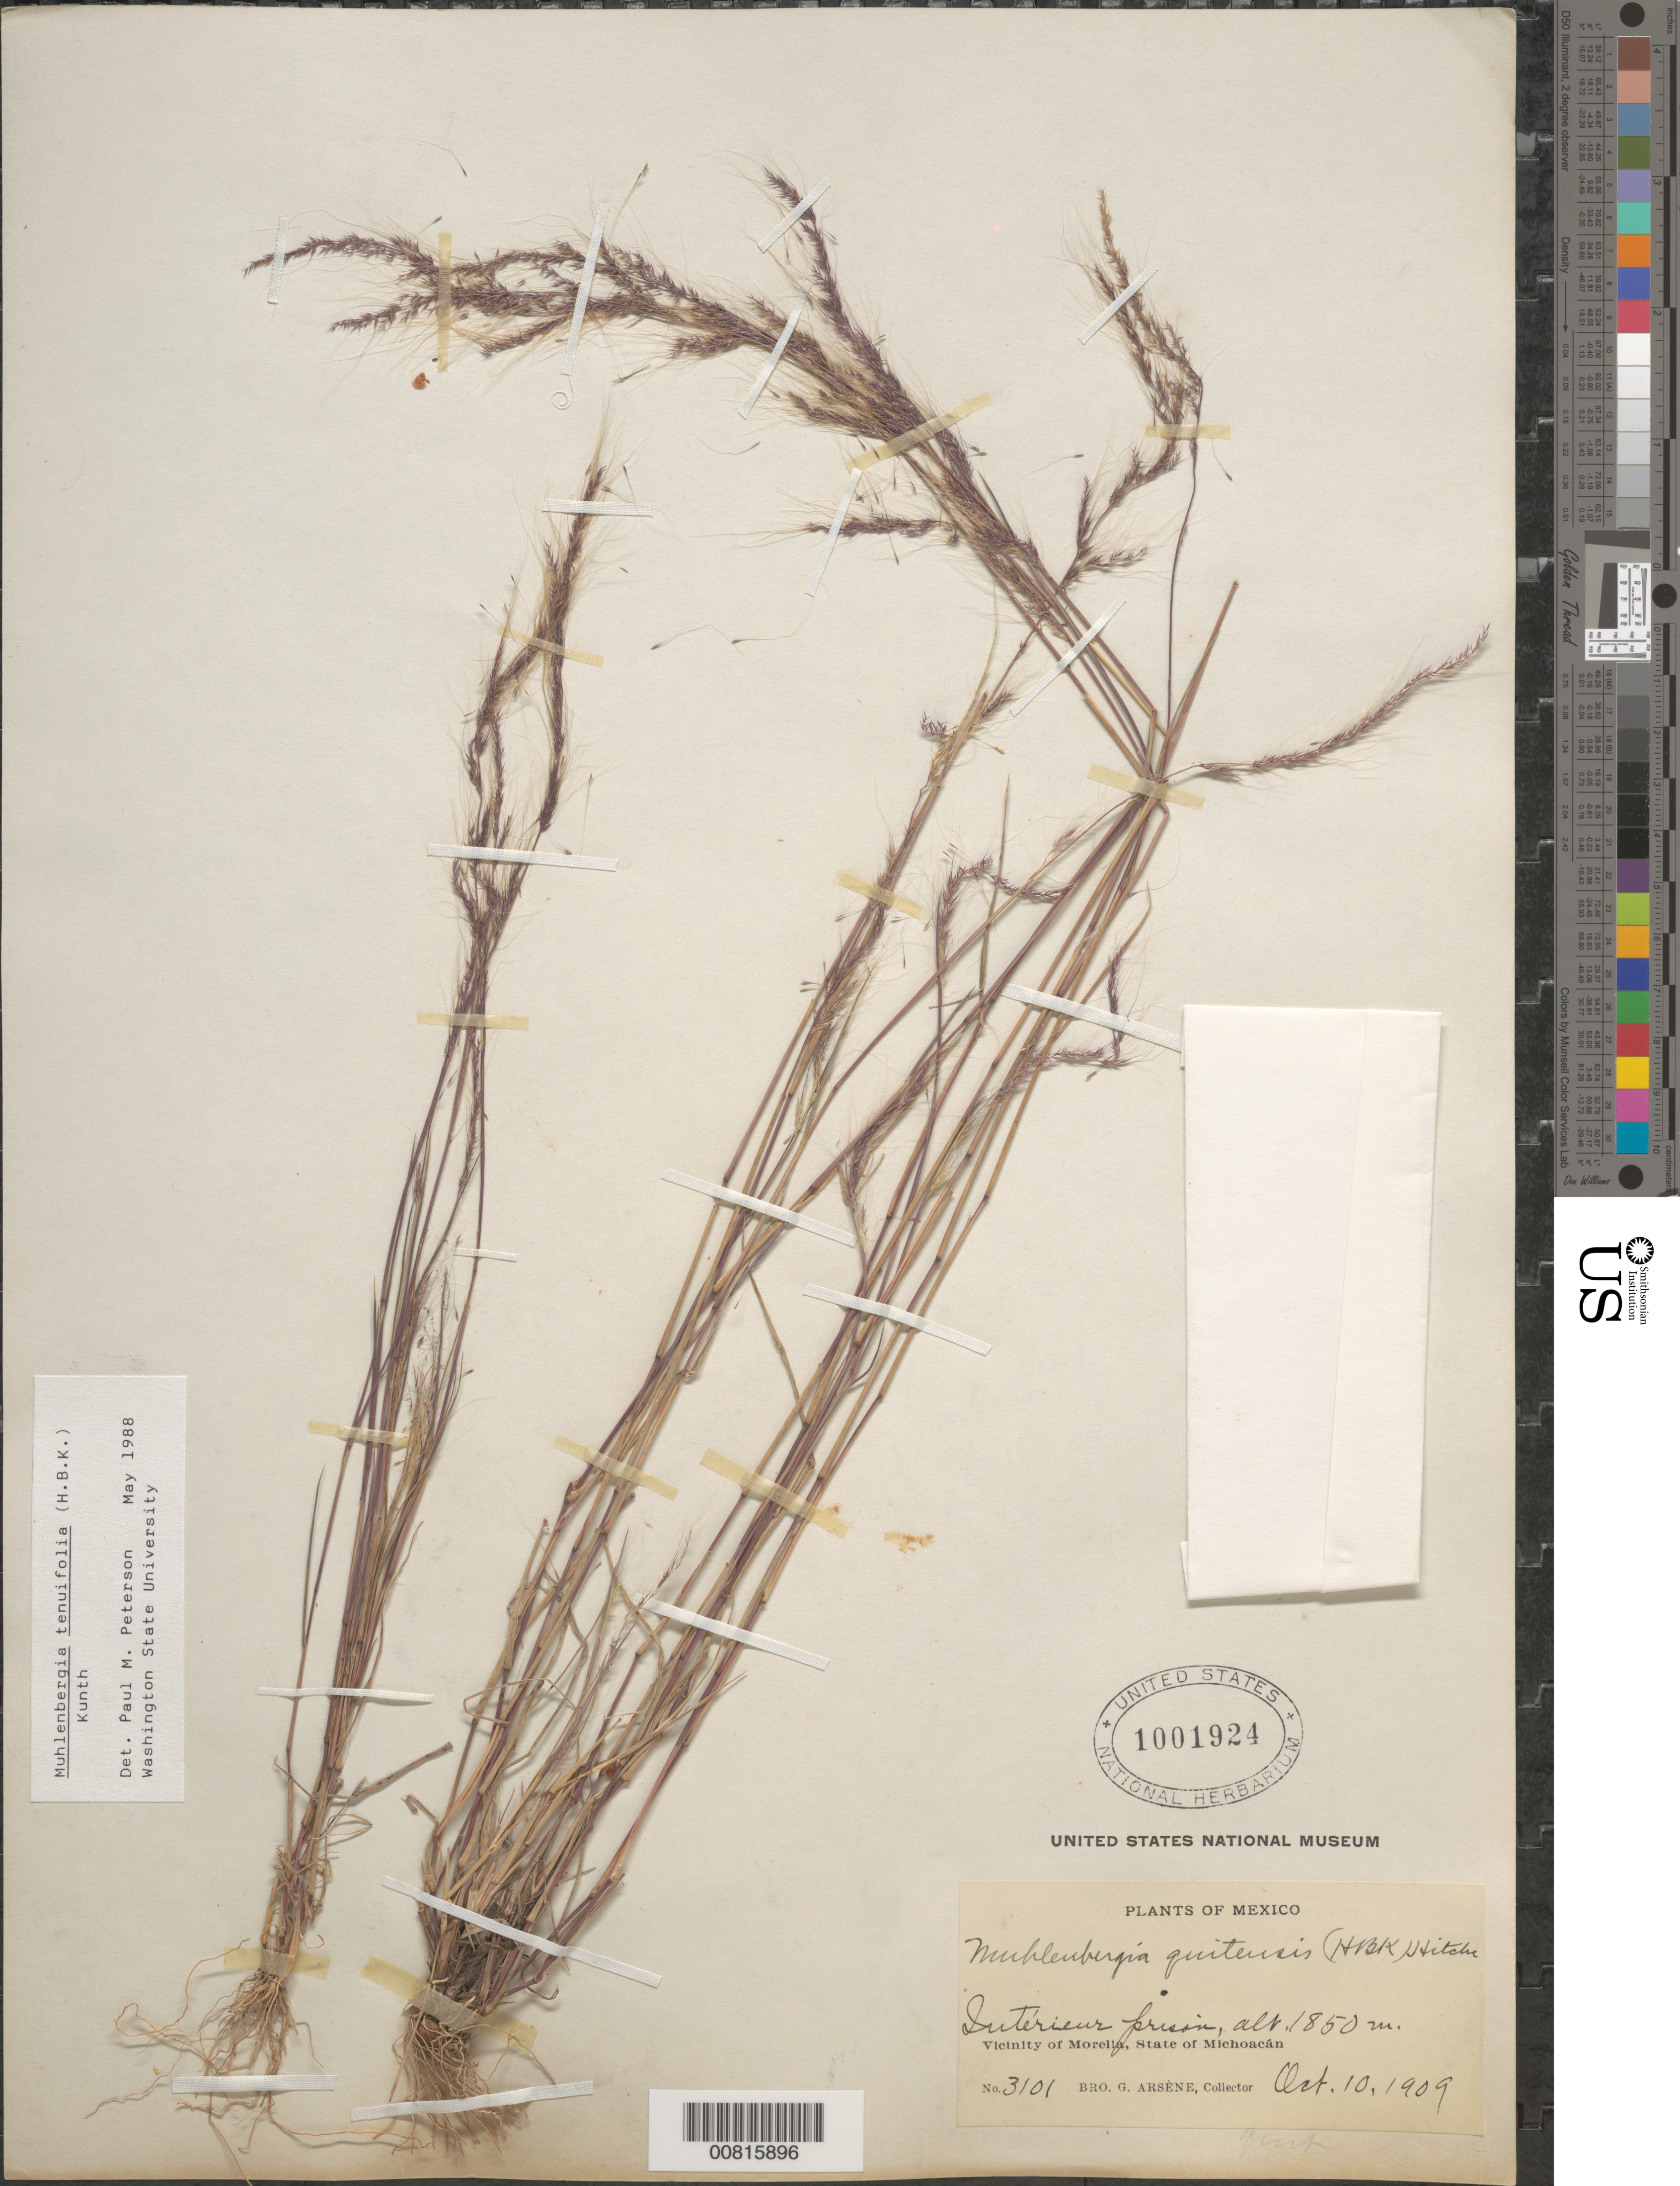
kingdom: Plantae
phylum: Tracheophyta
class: Liliopsida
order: Poales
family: Poaceae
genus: Muhlenbergia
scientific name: Muhlenbergia tenuifolia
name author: (Kunth) Kunth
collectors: Bro. G. Arsène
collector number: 3101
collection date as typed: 10 Oct 1909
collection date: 1909-10-10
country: Mexico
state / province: Michoacán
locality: Vicinity of Morelia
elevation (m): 1850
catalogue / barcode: US 1001924